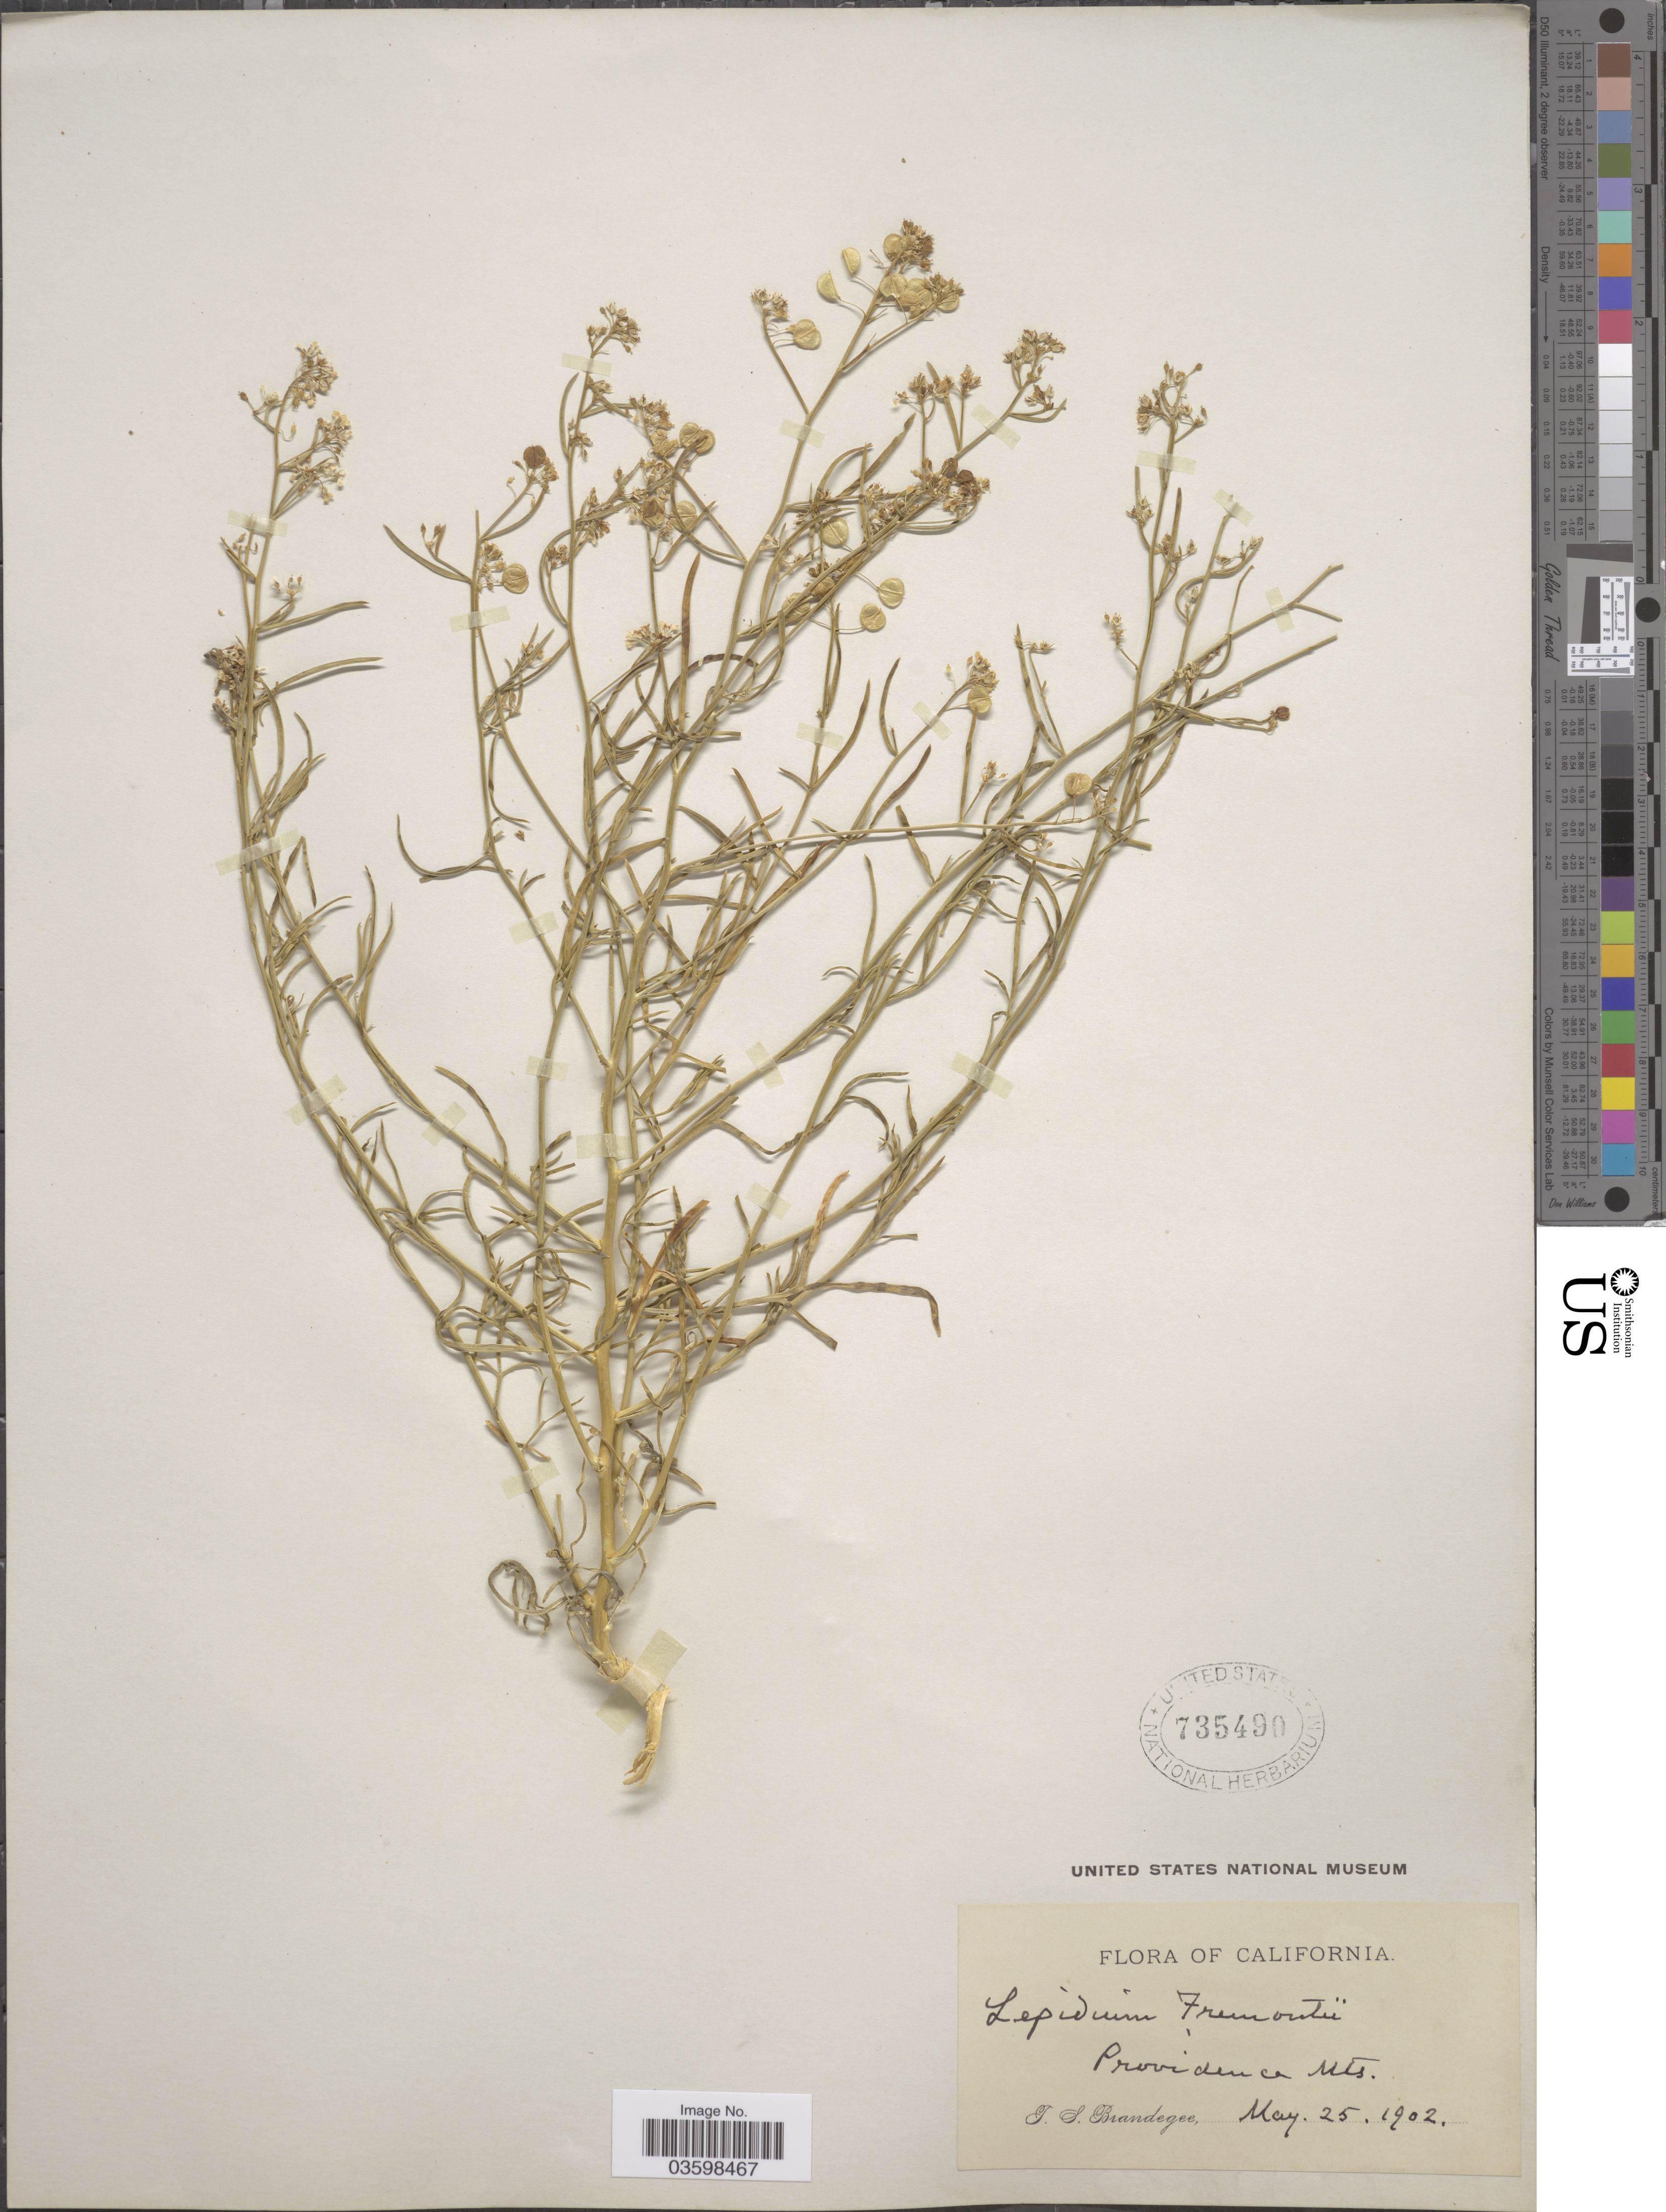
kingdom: Plantae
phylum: Tracheophyta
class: Magnoliopsida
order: Brassicales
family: Brassicaceae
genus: Lepidium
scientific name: Lepidium fremontii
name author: S. Watson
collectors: T. S. Brandegee (herbarium)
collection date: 1902-05-25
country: United States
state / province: California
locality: Providence Mts.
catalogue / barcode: US 735490